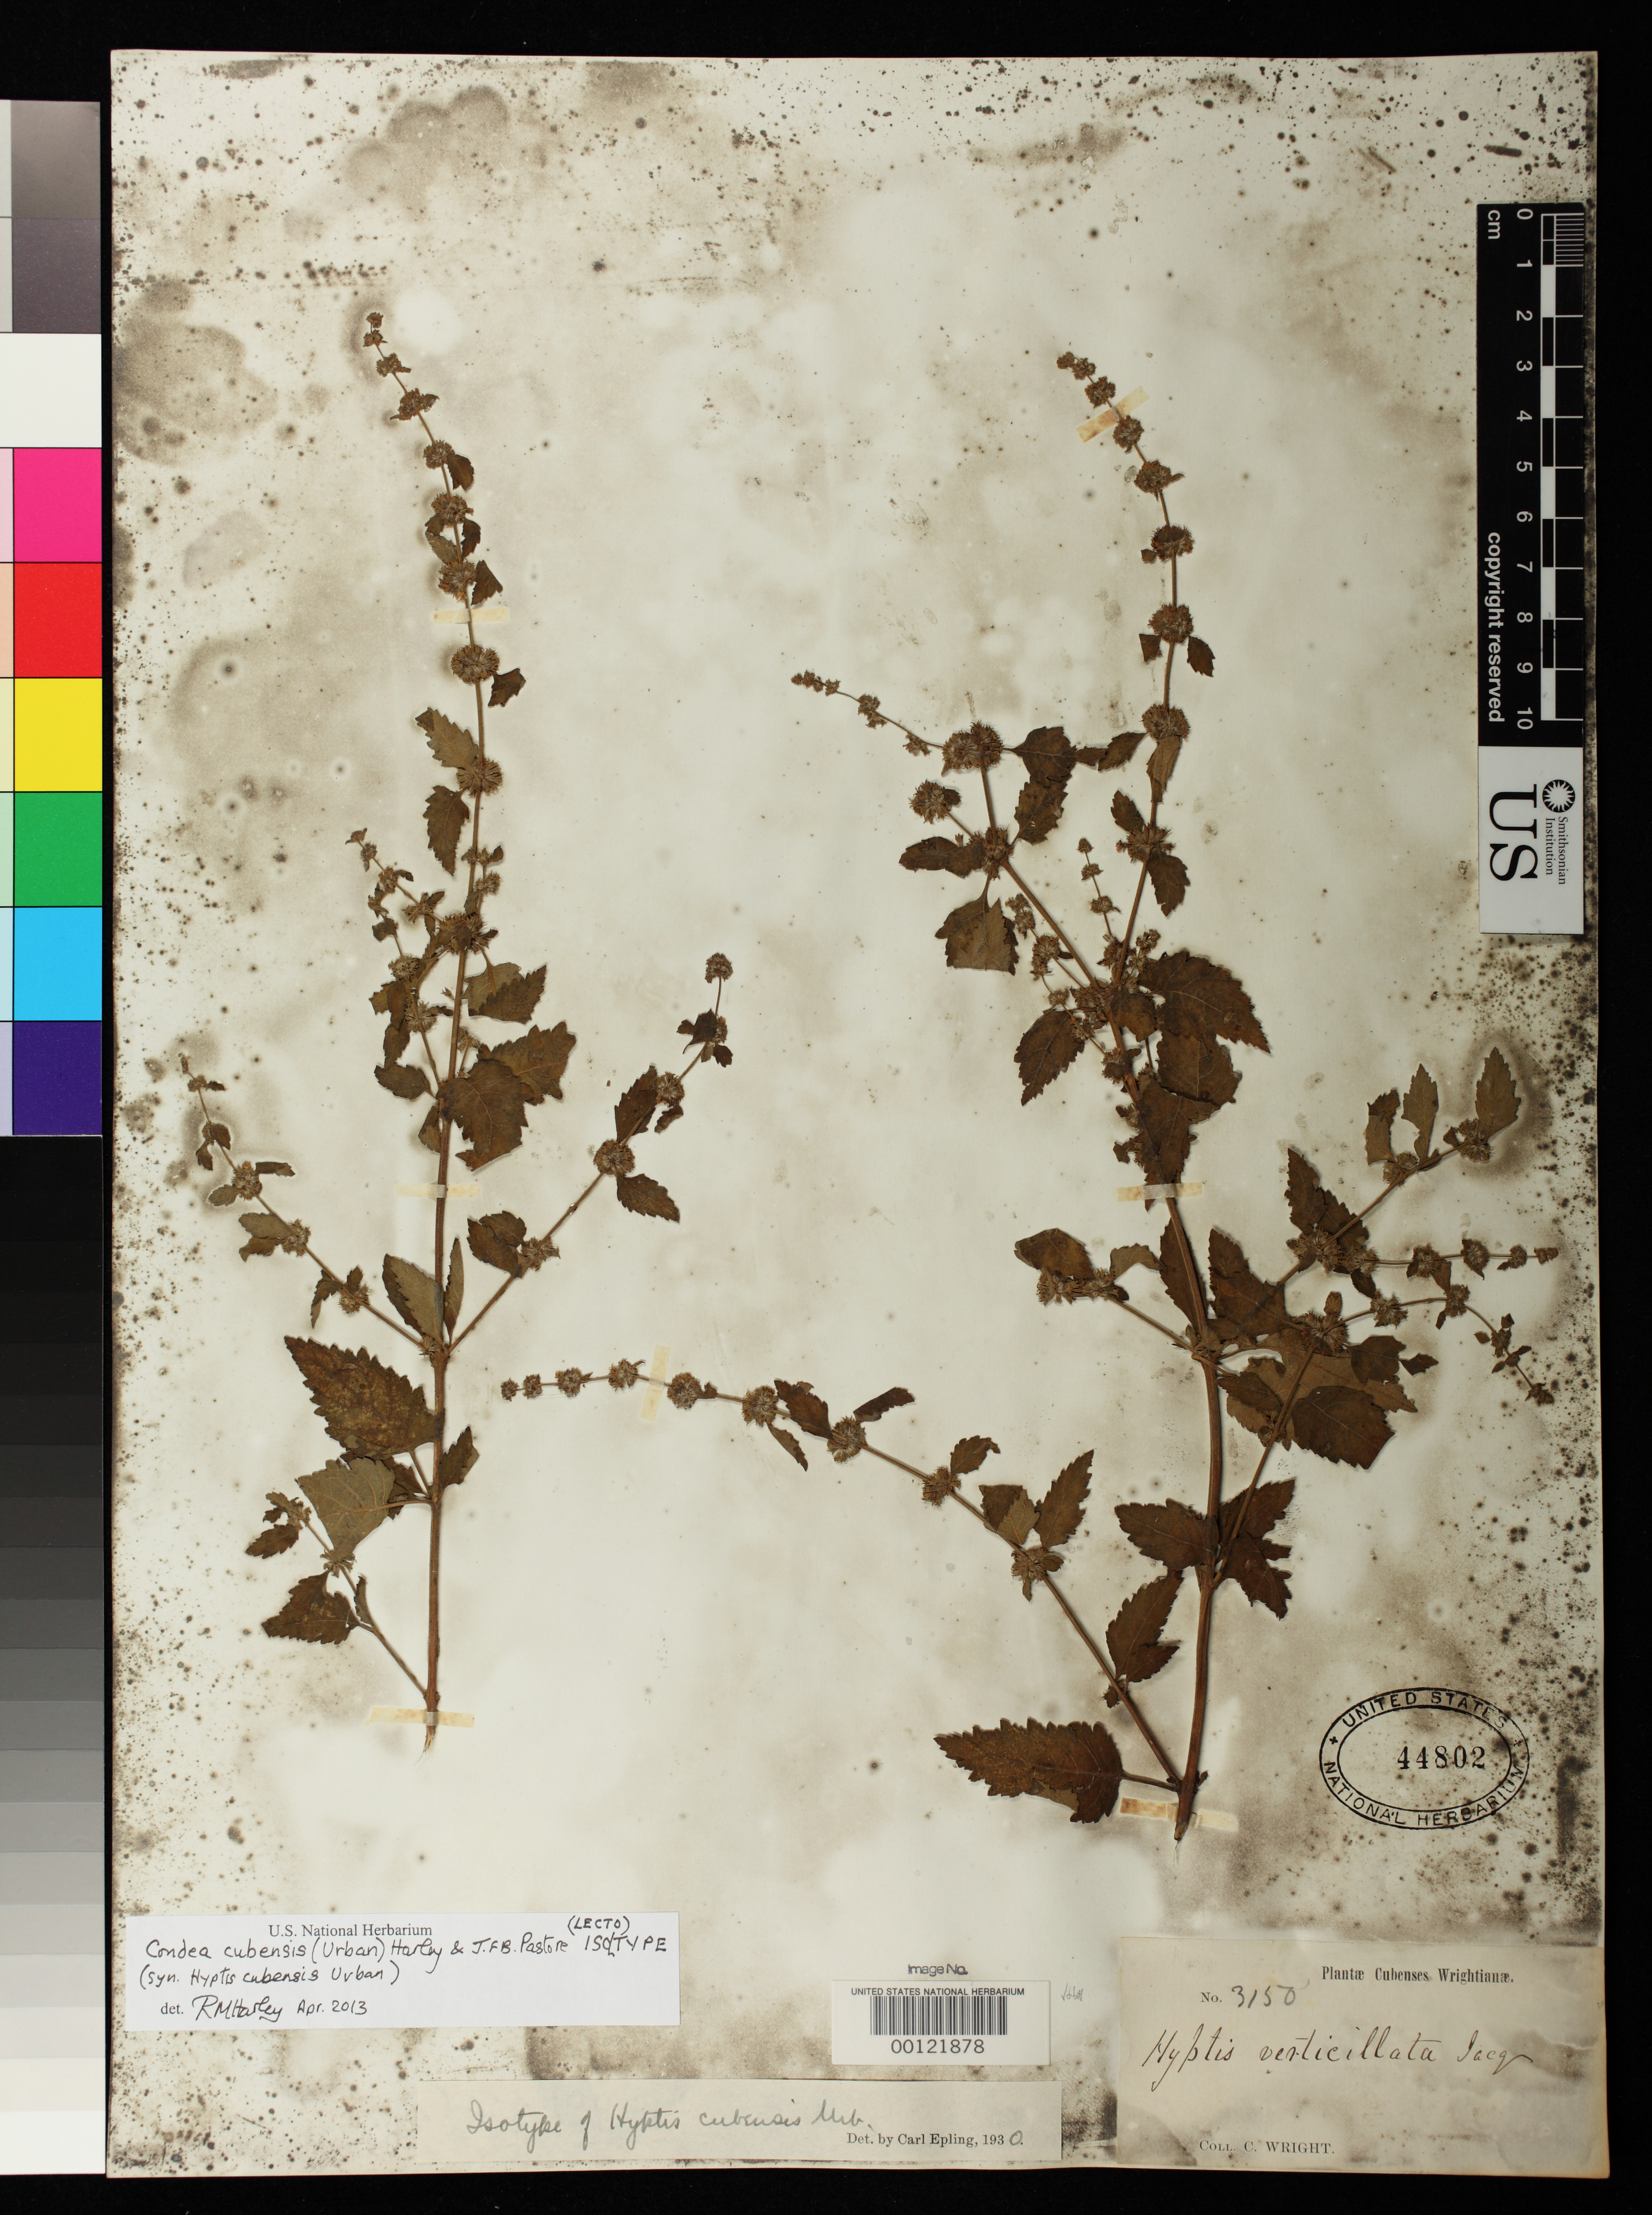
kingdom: Plantae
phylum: Tracheophyta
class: Magnoliopsida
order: Lamiales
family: Lamiaceae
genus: Hyptis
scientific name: Hyptis cubensis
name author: Urb.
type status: Isolectotype; Isotype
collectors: C. Wright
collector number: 3150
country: Cuba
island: Greater Antilles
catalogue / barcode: US 44802